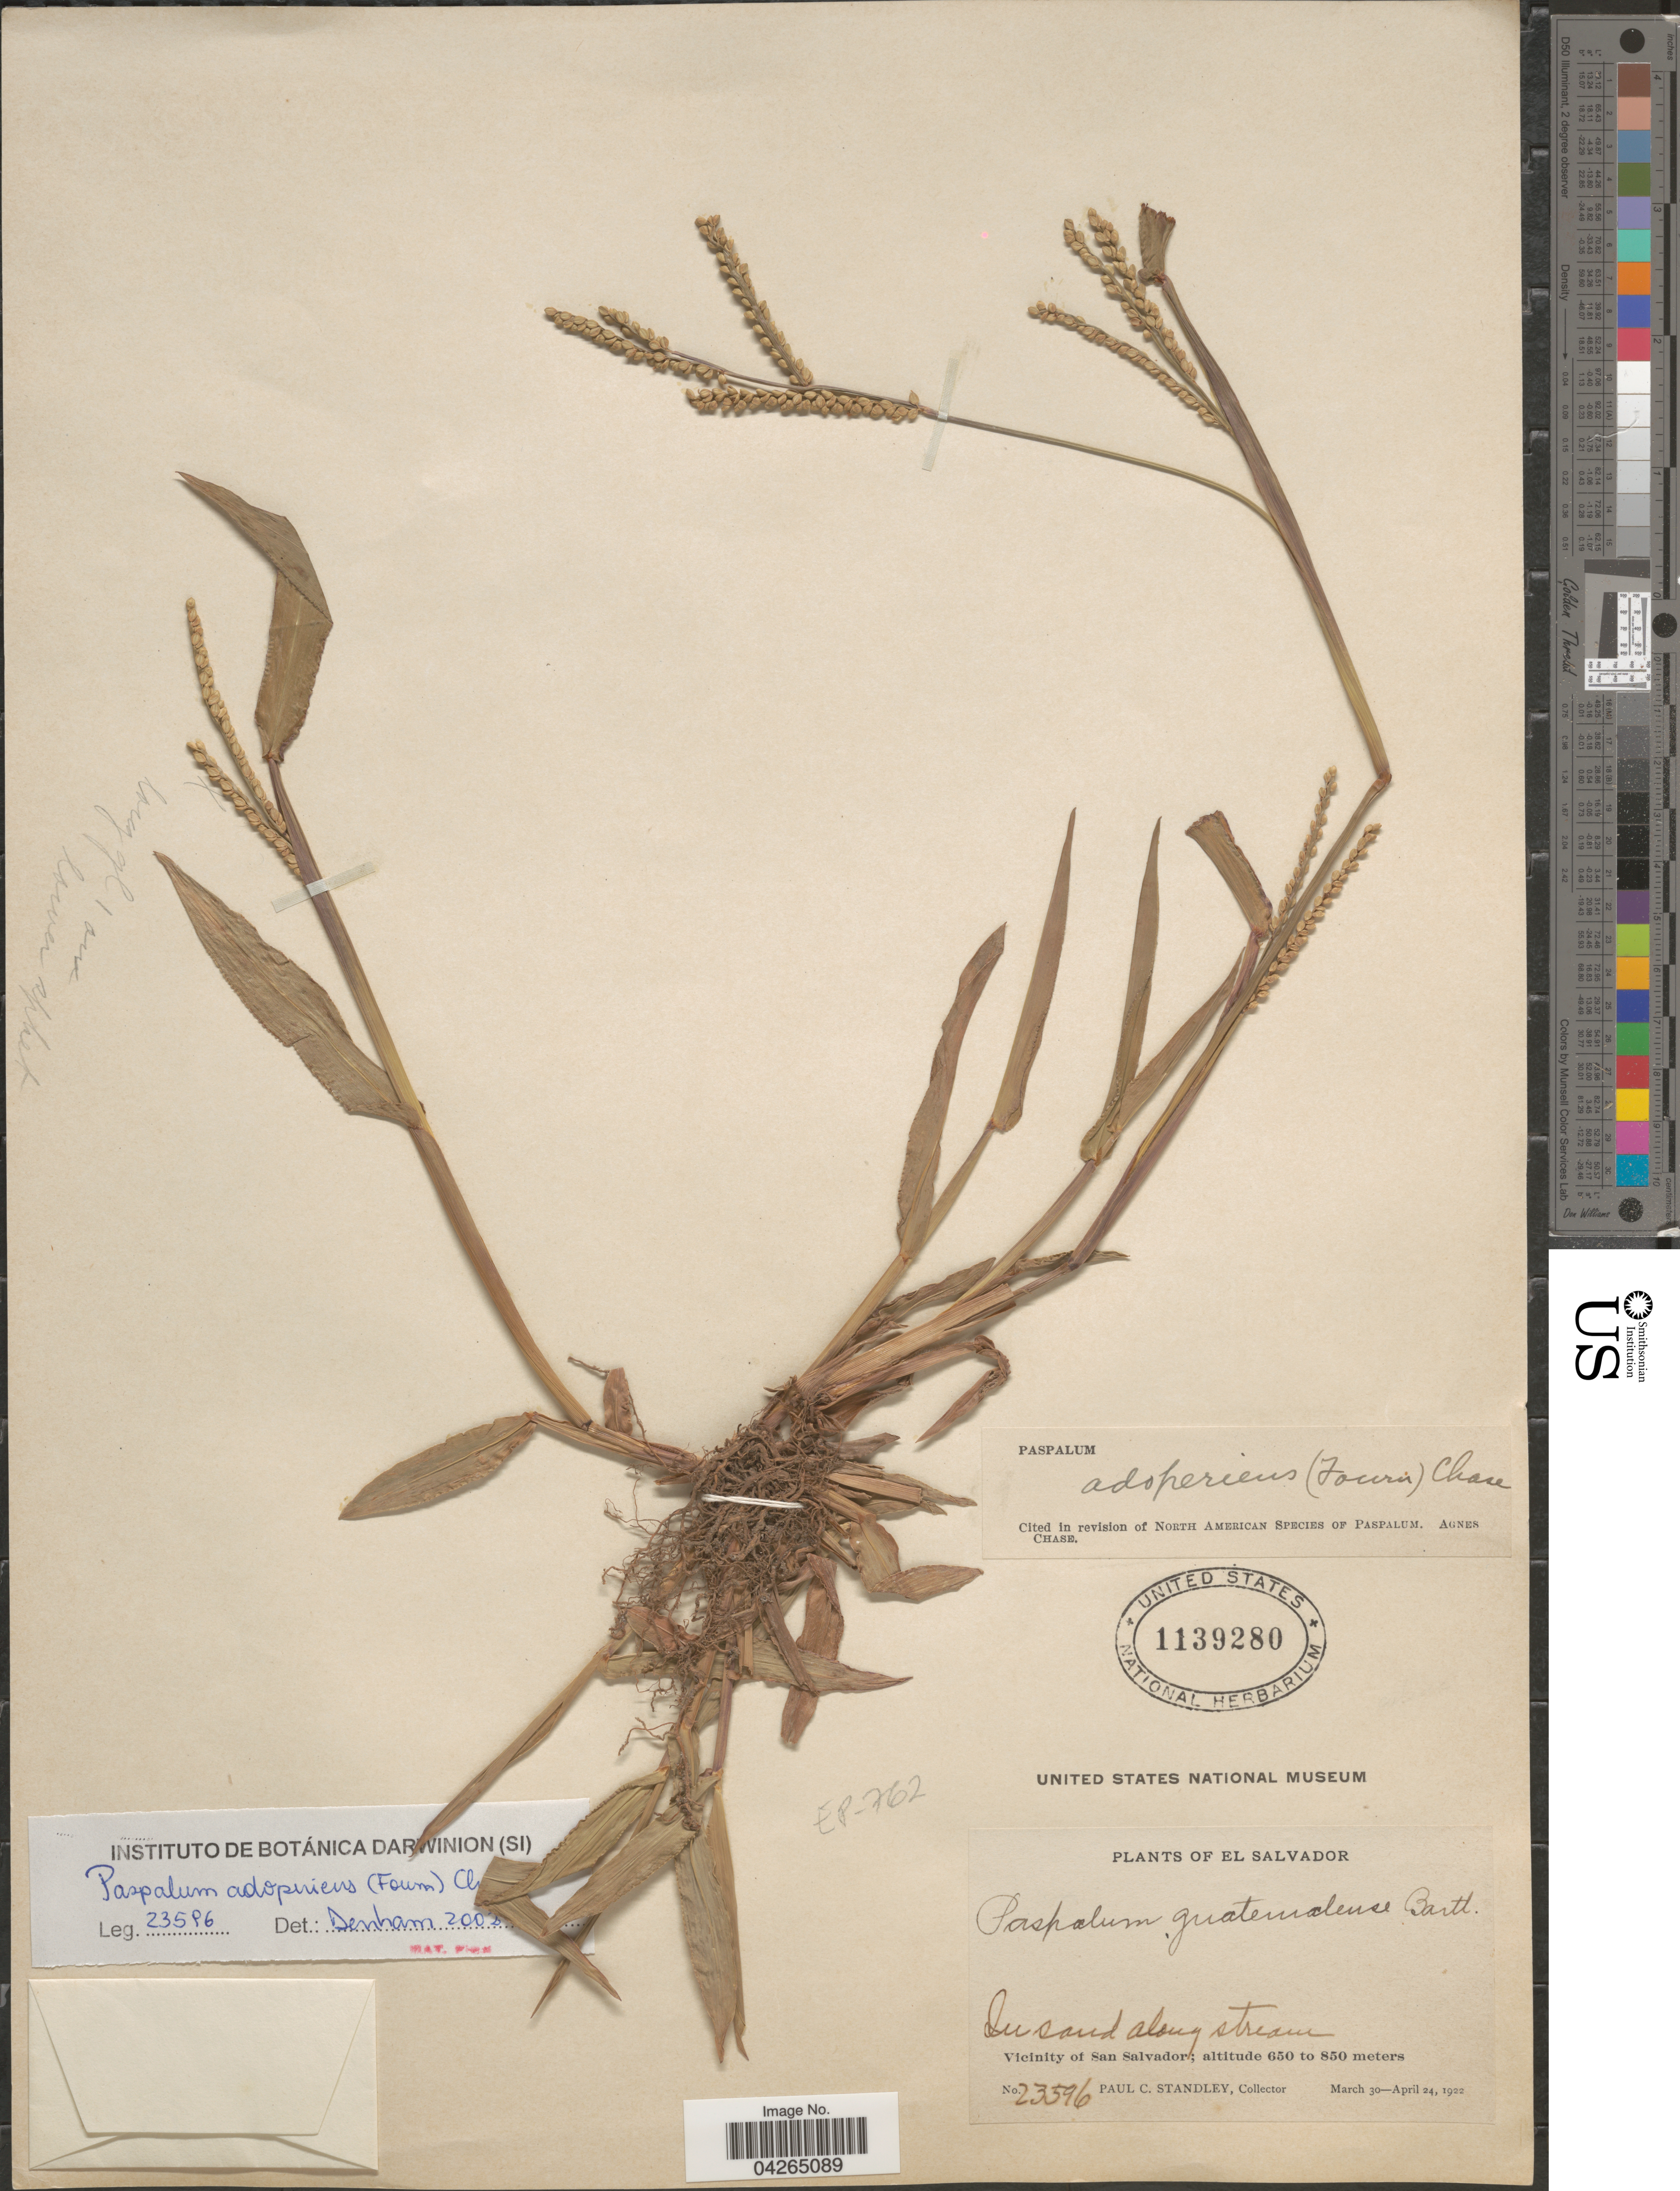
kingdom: Plantae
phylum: Tracheophyta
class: Liliopsida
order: Poales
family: Poaceae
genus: Paspalum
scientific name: Paspalum adoperiens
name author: (E. Fourn.) Chase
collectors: P. C. Standley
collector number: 23596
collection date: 1922-03-30/1922-04-24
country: El Salvador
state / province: San Salvador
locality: Vicinity of San Salvador.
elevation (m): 650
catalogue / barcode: US 1139280